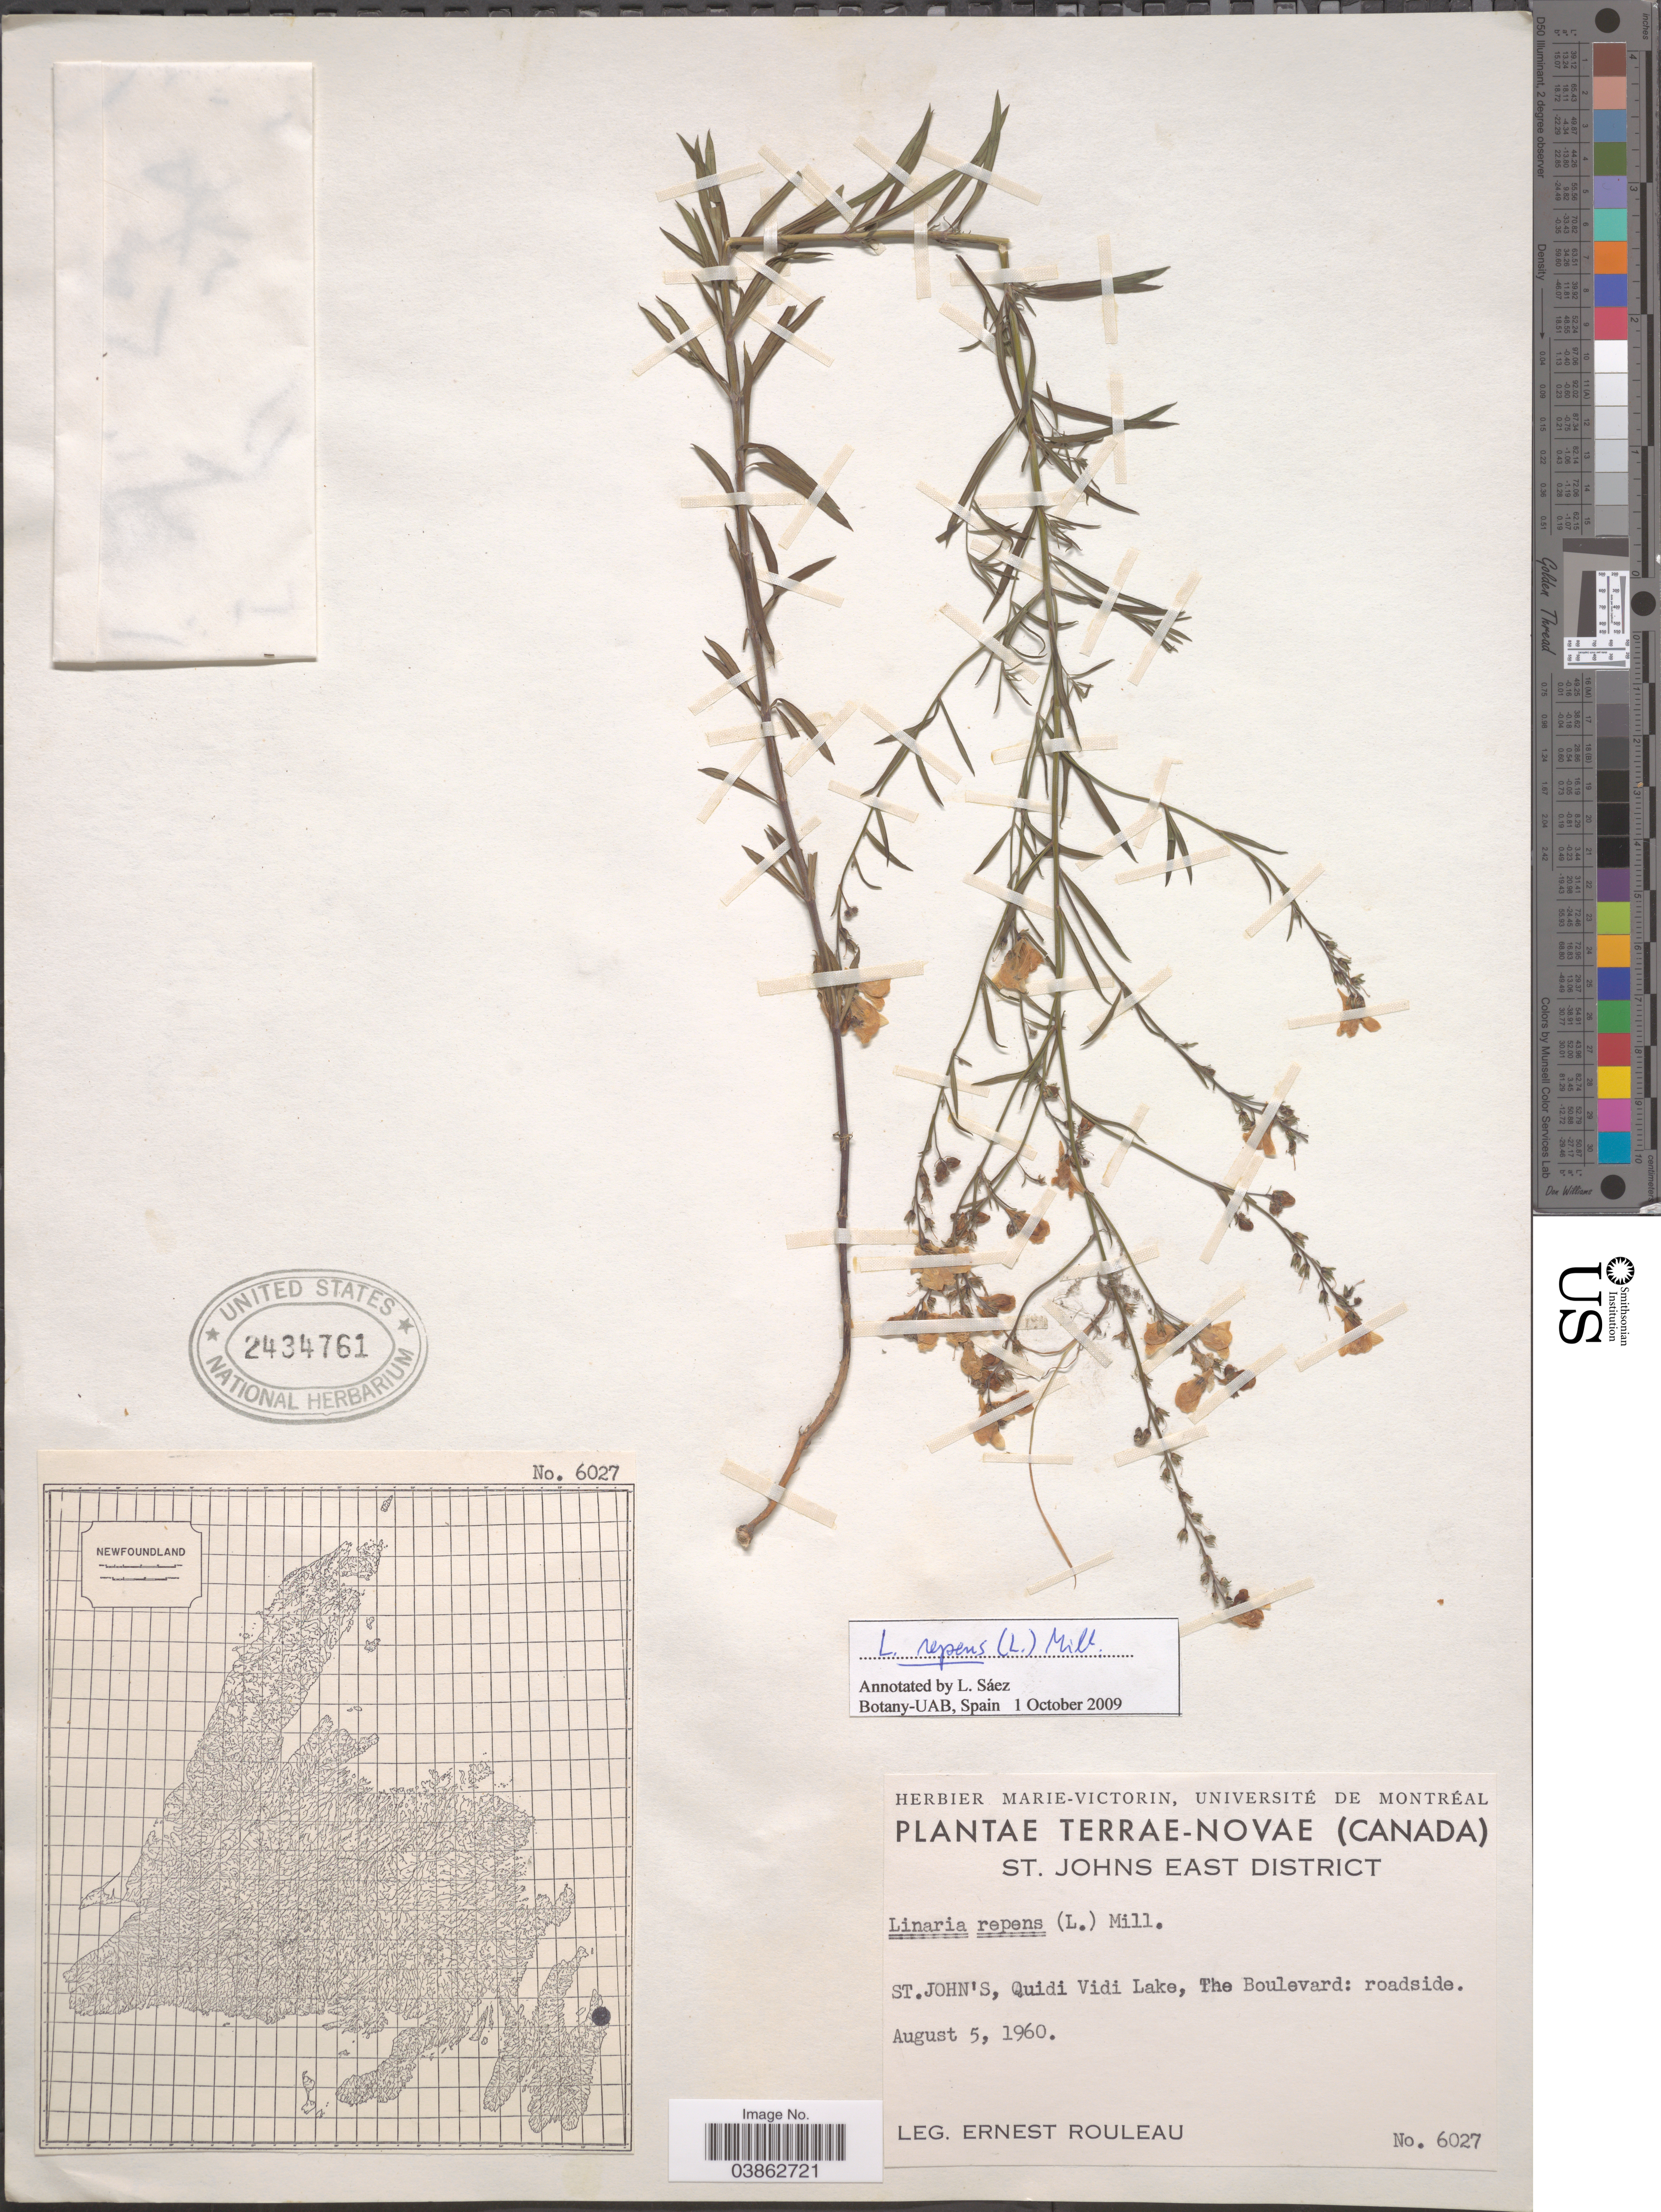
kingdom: Plantae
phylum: Tracheophyta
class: Magnoliopsida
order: Lamiales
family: Plantaginaceae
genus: Linaria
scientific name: Linaria repens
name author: (L.) Mill.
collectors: J. Rouleau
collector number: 6027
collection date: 1960-08-05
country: Canada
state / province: Newfoundland and Labrador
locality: Terrae-Novae. St. Johns East District. St. John's, Quidi Vidi Lake, The Boulevard: roadside.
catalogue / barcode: US 2434761